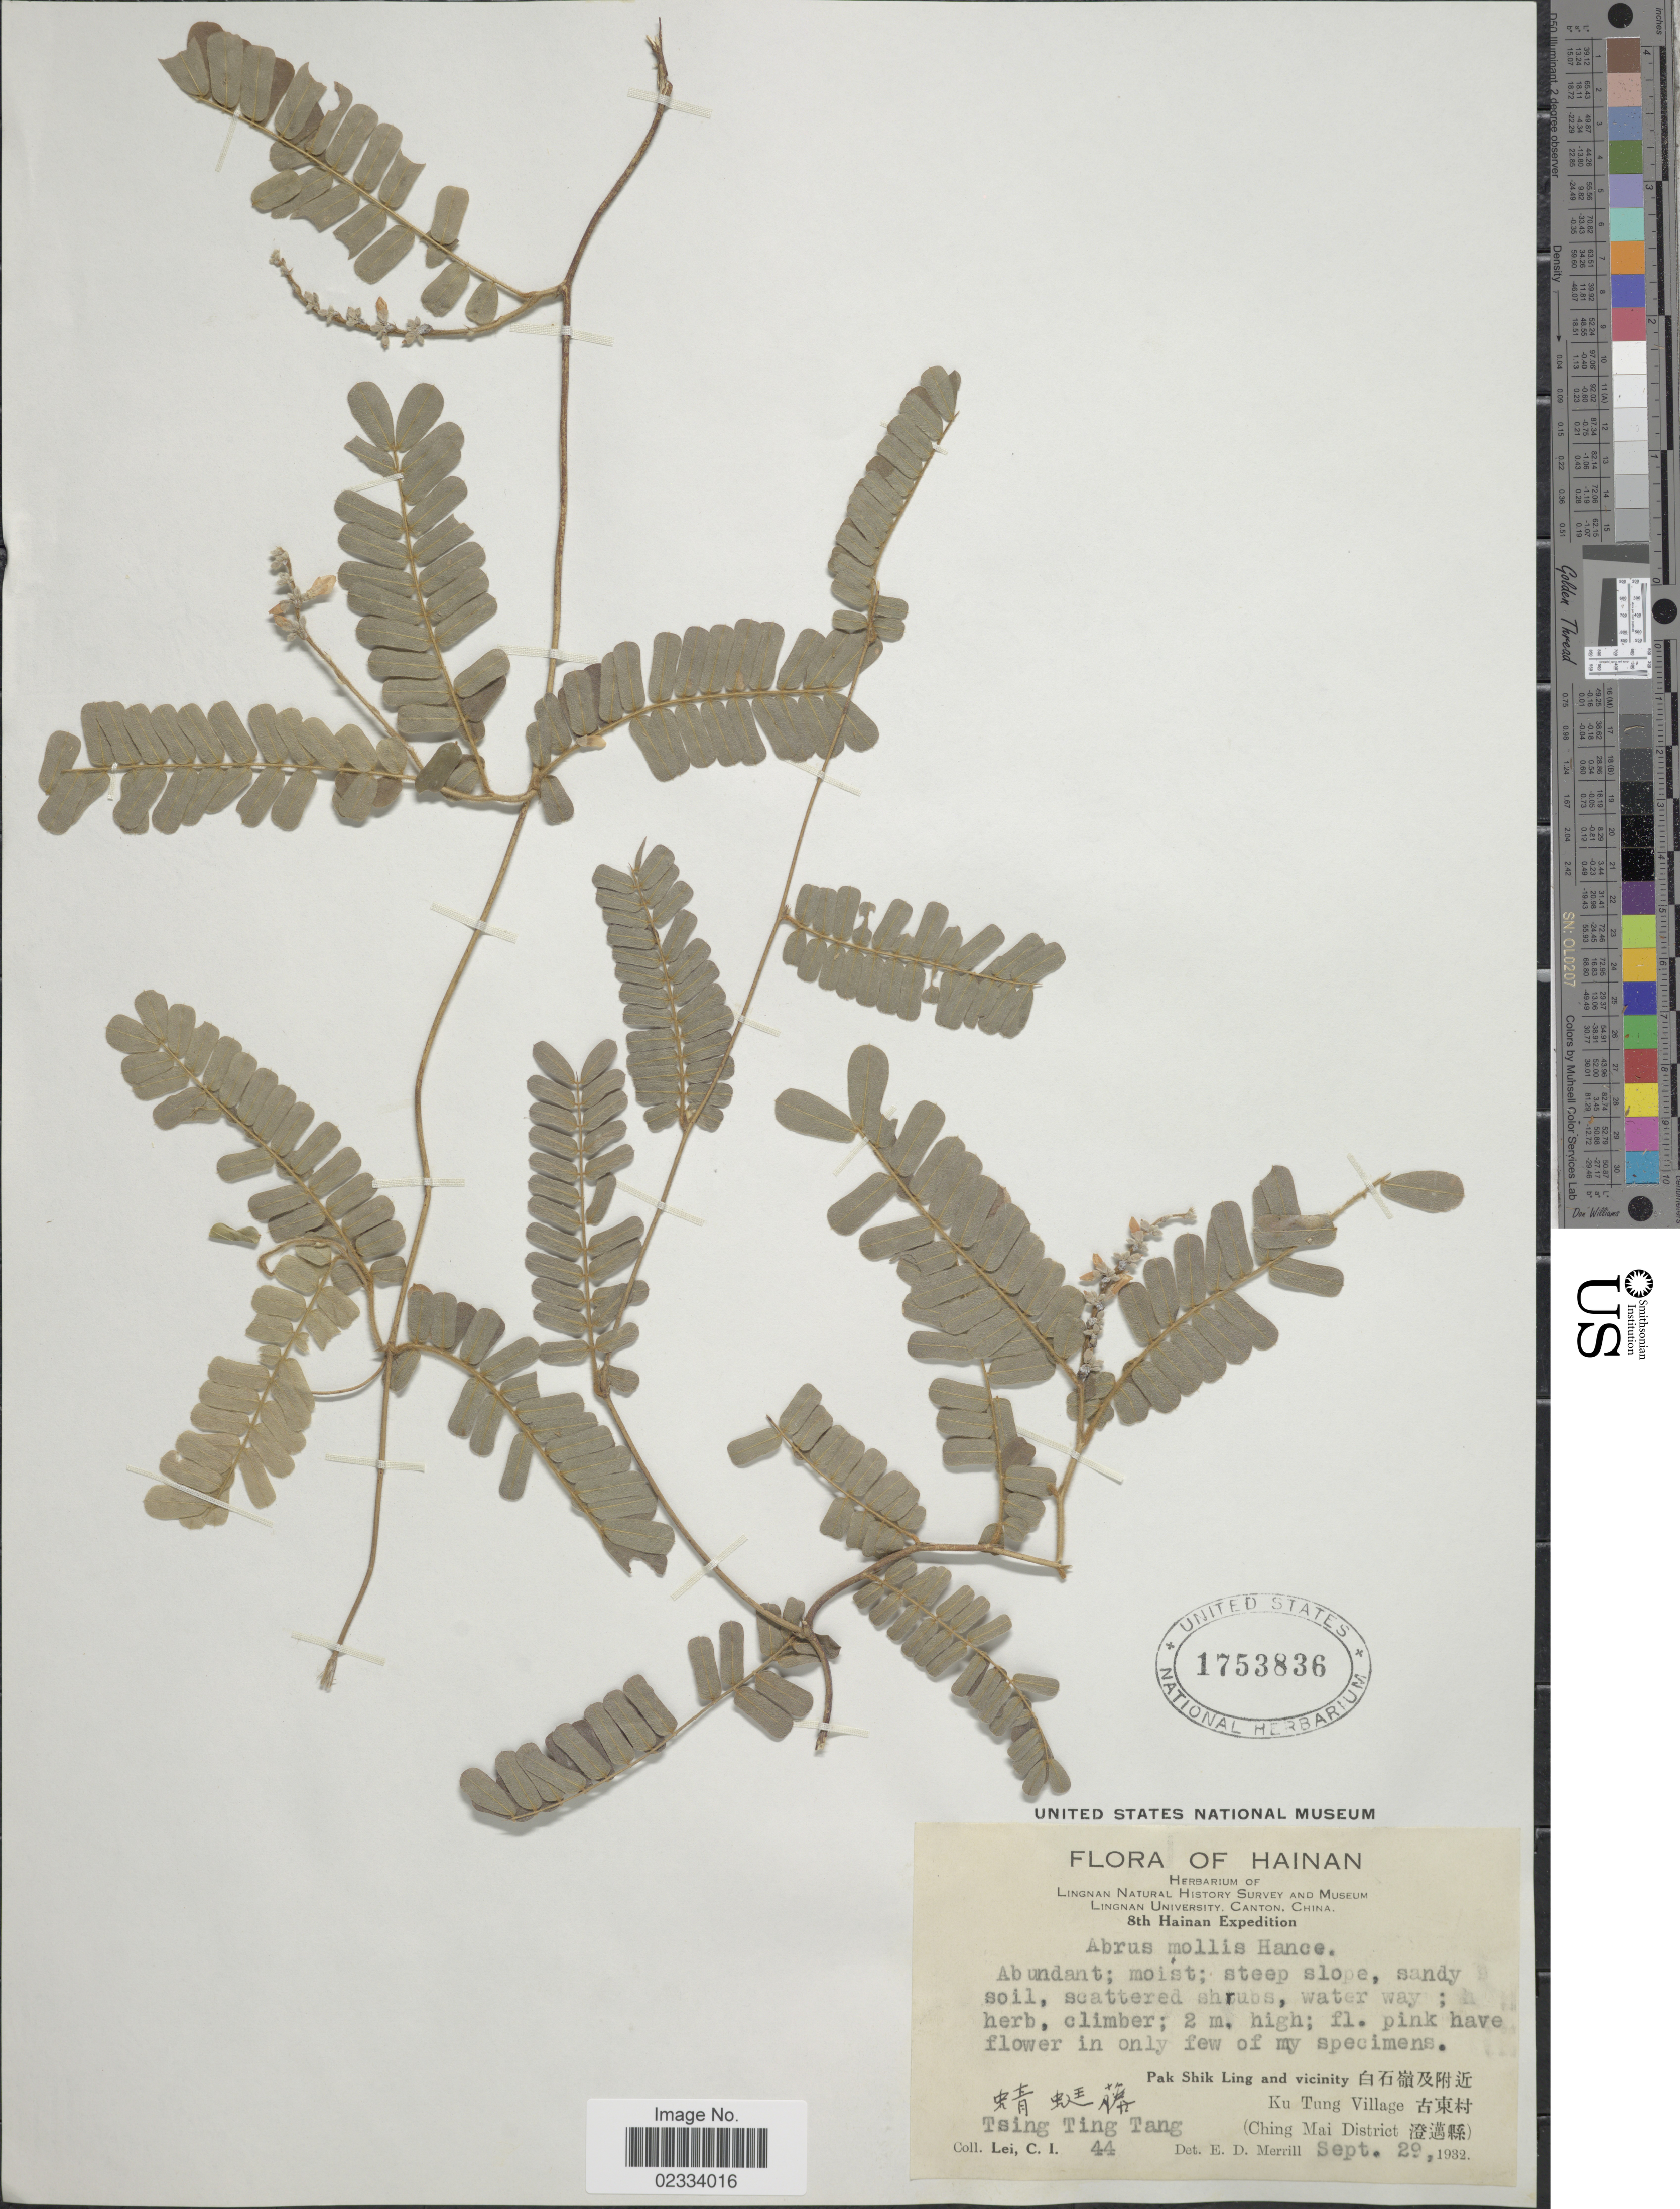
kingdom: Plantae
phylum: Tracheophyta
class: Magnoliopsida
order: Fabales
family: Fabaceae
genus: Abrus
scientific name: Abrus mollis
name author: Hance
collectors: C. I. Lei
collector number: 44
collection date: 1932-09-29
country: China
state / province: Hainan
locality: Pak Shik Ling and vicinity. Ku Tung Village (Ching Mai District). Tsing Ting Tang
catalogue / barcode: US 1753836